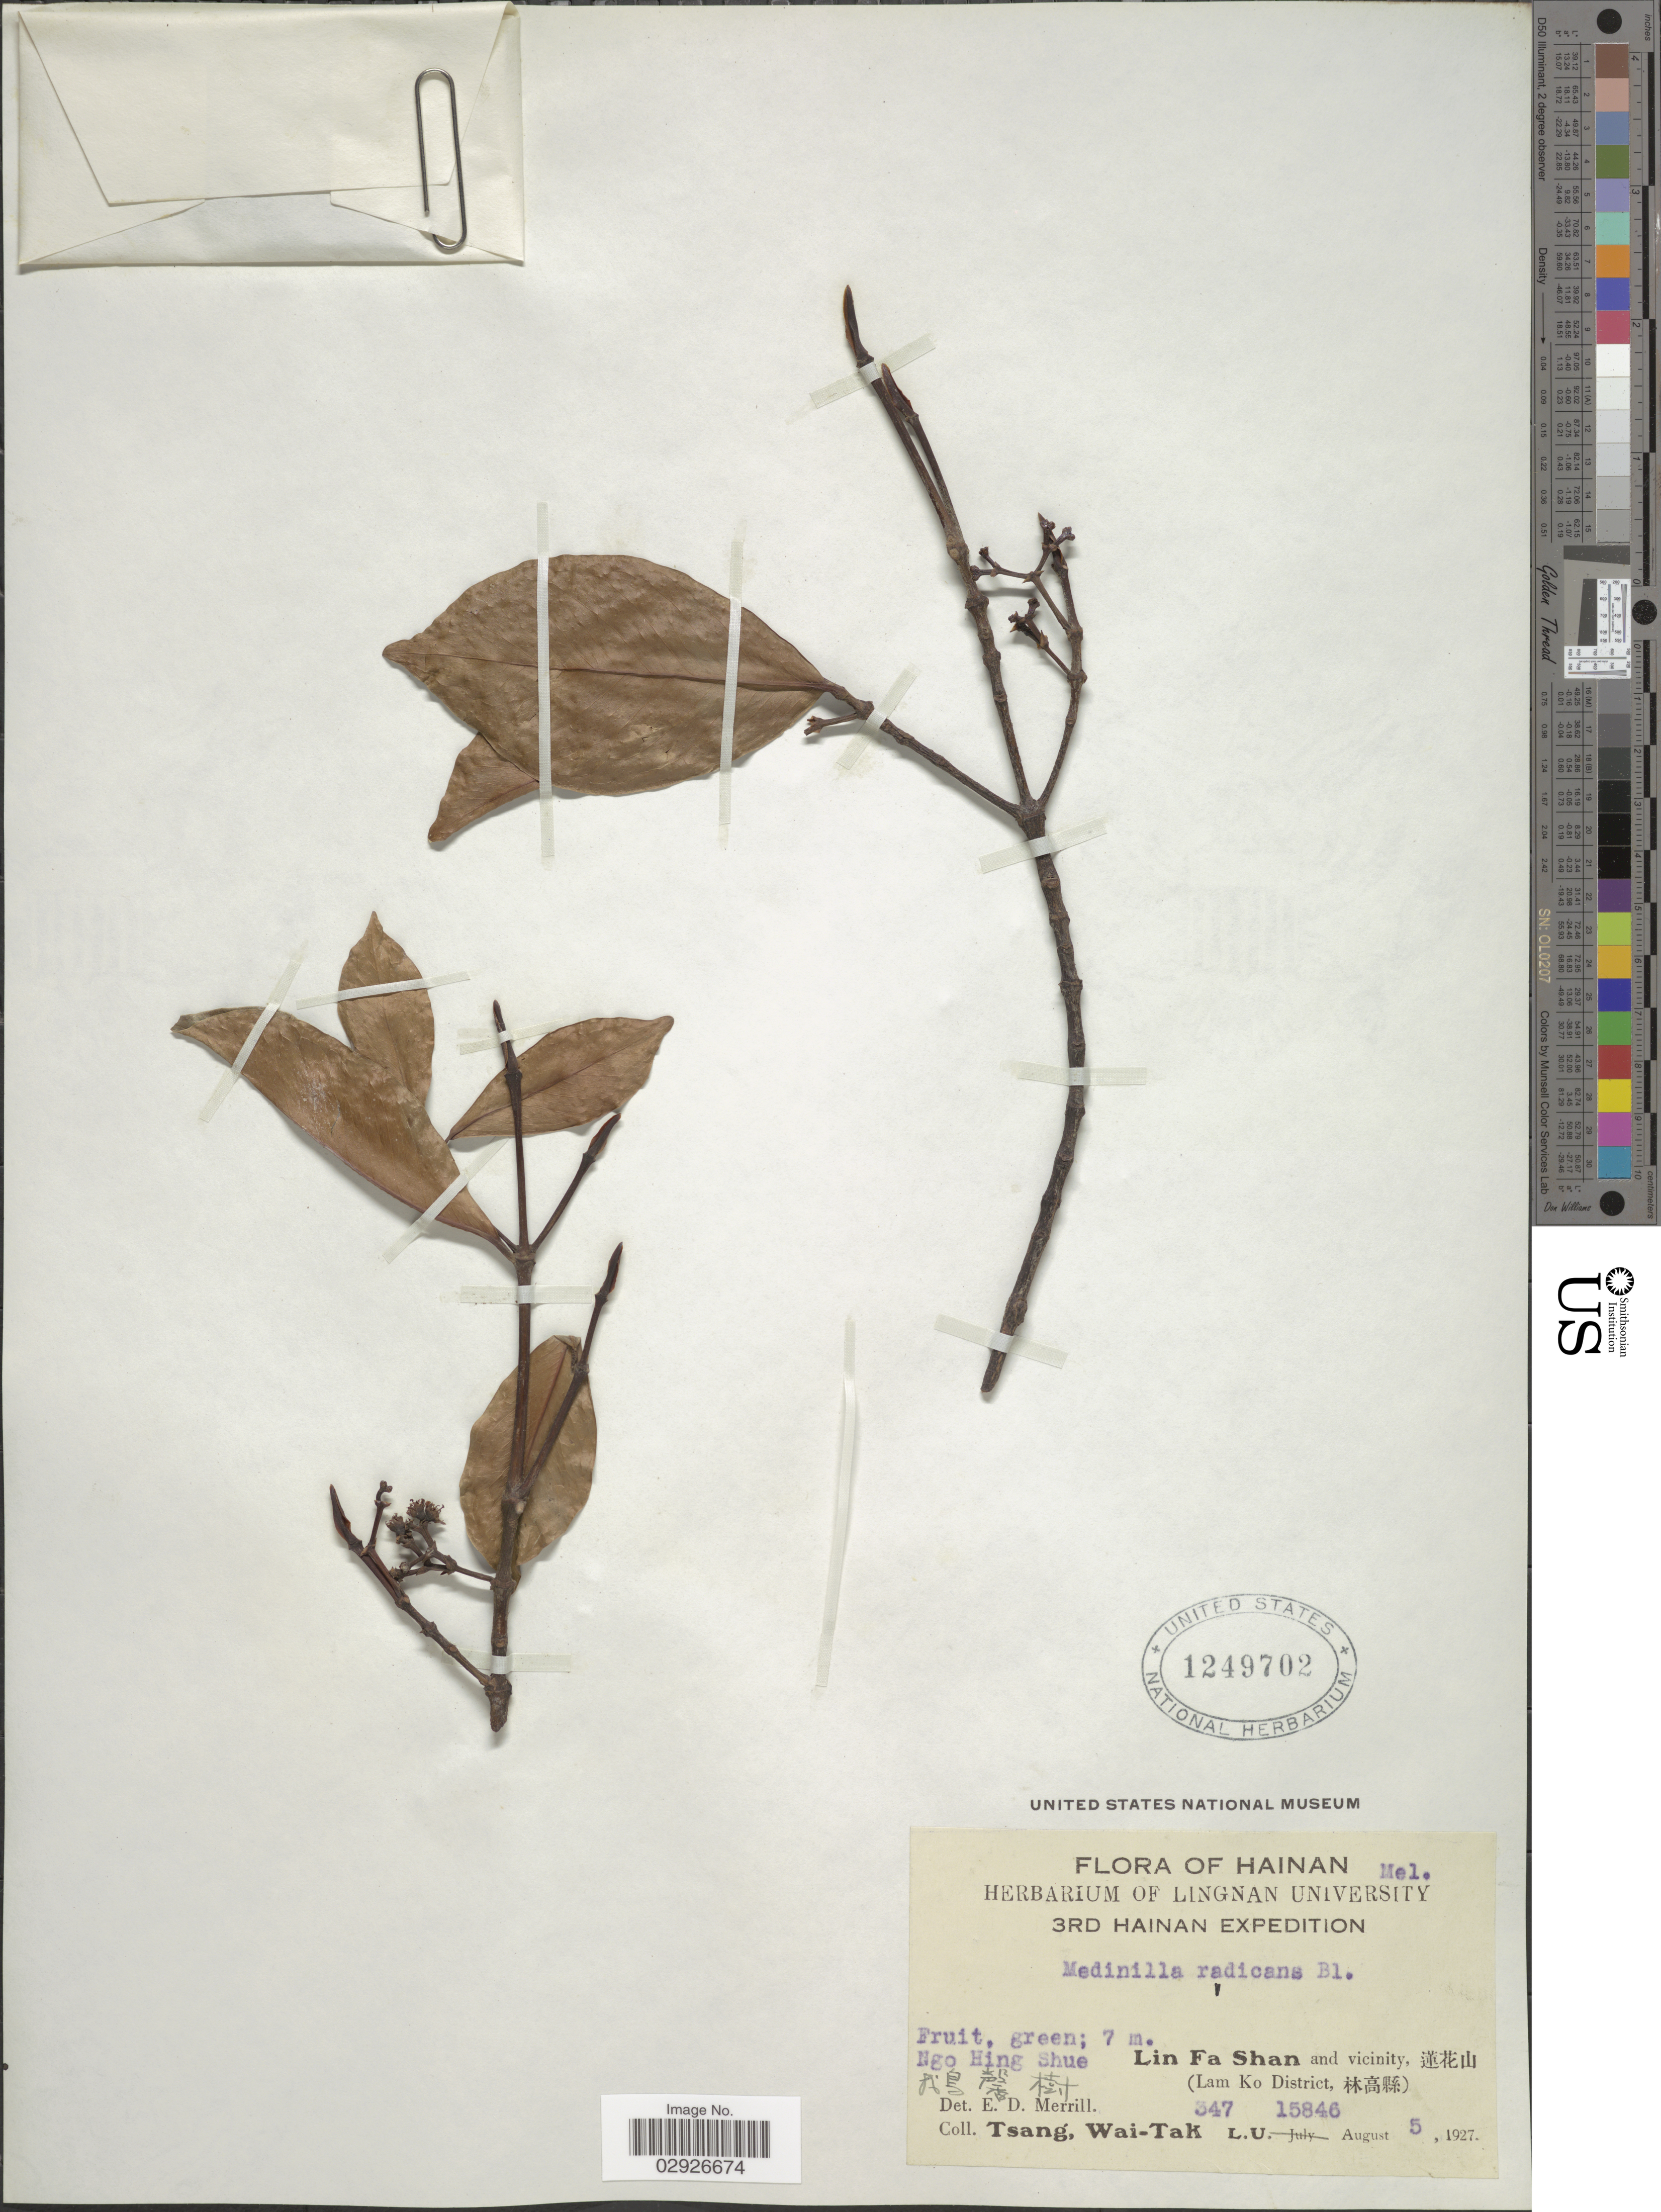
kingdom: Plantae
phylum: Tracheophyta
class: Magnoliopsida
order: Myrtales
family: Melastomataceae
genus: Medinilla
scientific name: Medinilla radicans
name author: (Blume) Blume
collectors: W. T. Tsang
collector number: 347/LU15846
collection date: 1927-08-05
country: China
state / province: Hainan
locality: Ngo Hing Shue X. Lin Fa Shan and vicinity, X. (Lam Ko District, X).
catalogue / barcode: US 1249702